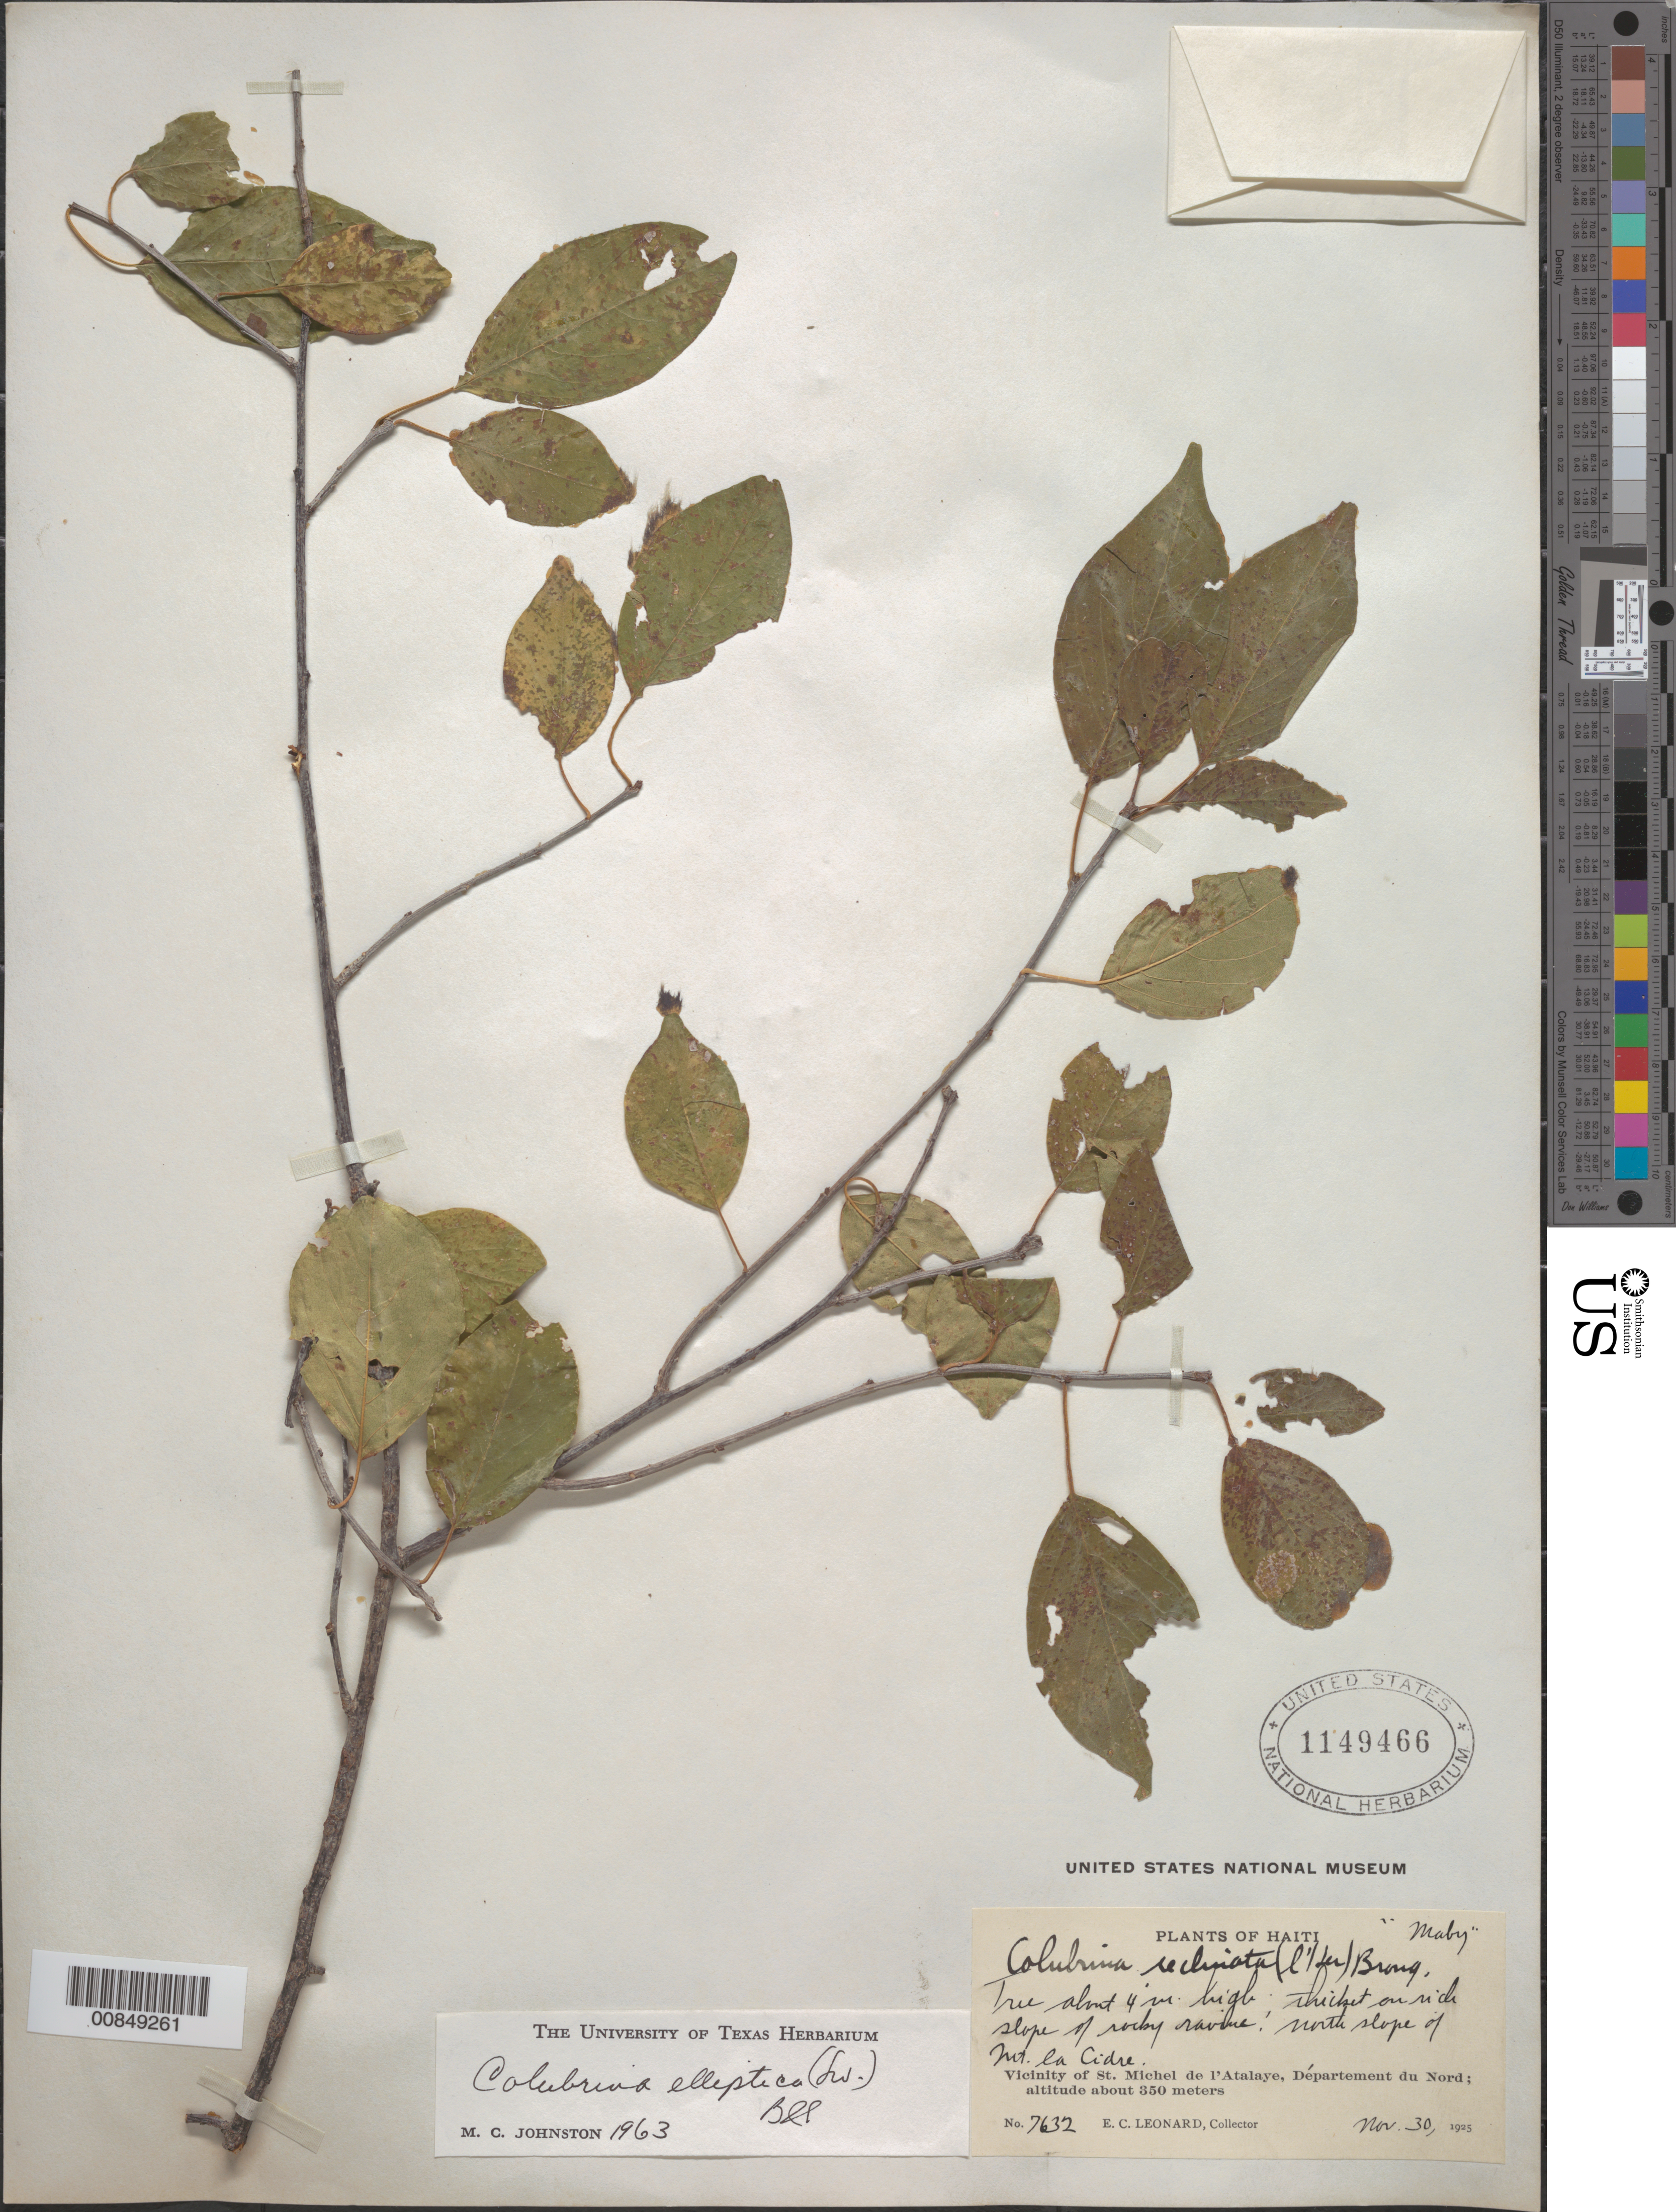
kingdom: Plantae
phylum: Tracheophyta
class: Magnoliopsida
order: Rosales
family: Rhamnaceae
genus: Colubrina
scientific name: Colubrina elliptica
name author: (Sw.) Brizicky & W.L. Stern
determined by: Johnston, Marshall C.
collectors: E. C. Leonard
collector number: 7632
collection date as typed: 30 Nov 1925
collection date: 1925-11-30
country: Haiti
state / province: Artibonite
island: Hispaniola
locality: Vicinity of St. Michel de l'Atalaye, N slope of Mt. la Cidre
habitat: Thicket on side slope of rocky ravine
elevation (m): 350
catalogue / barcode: US 1149466